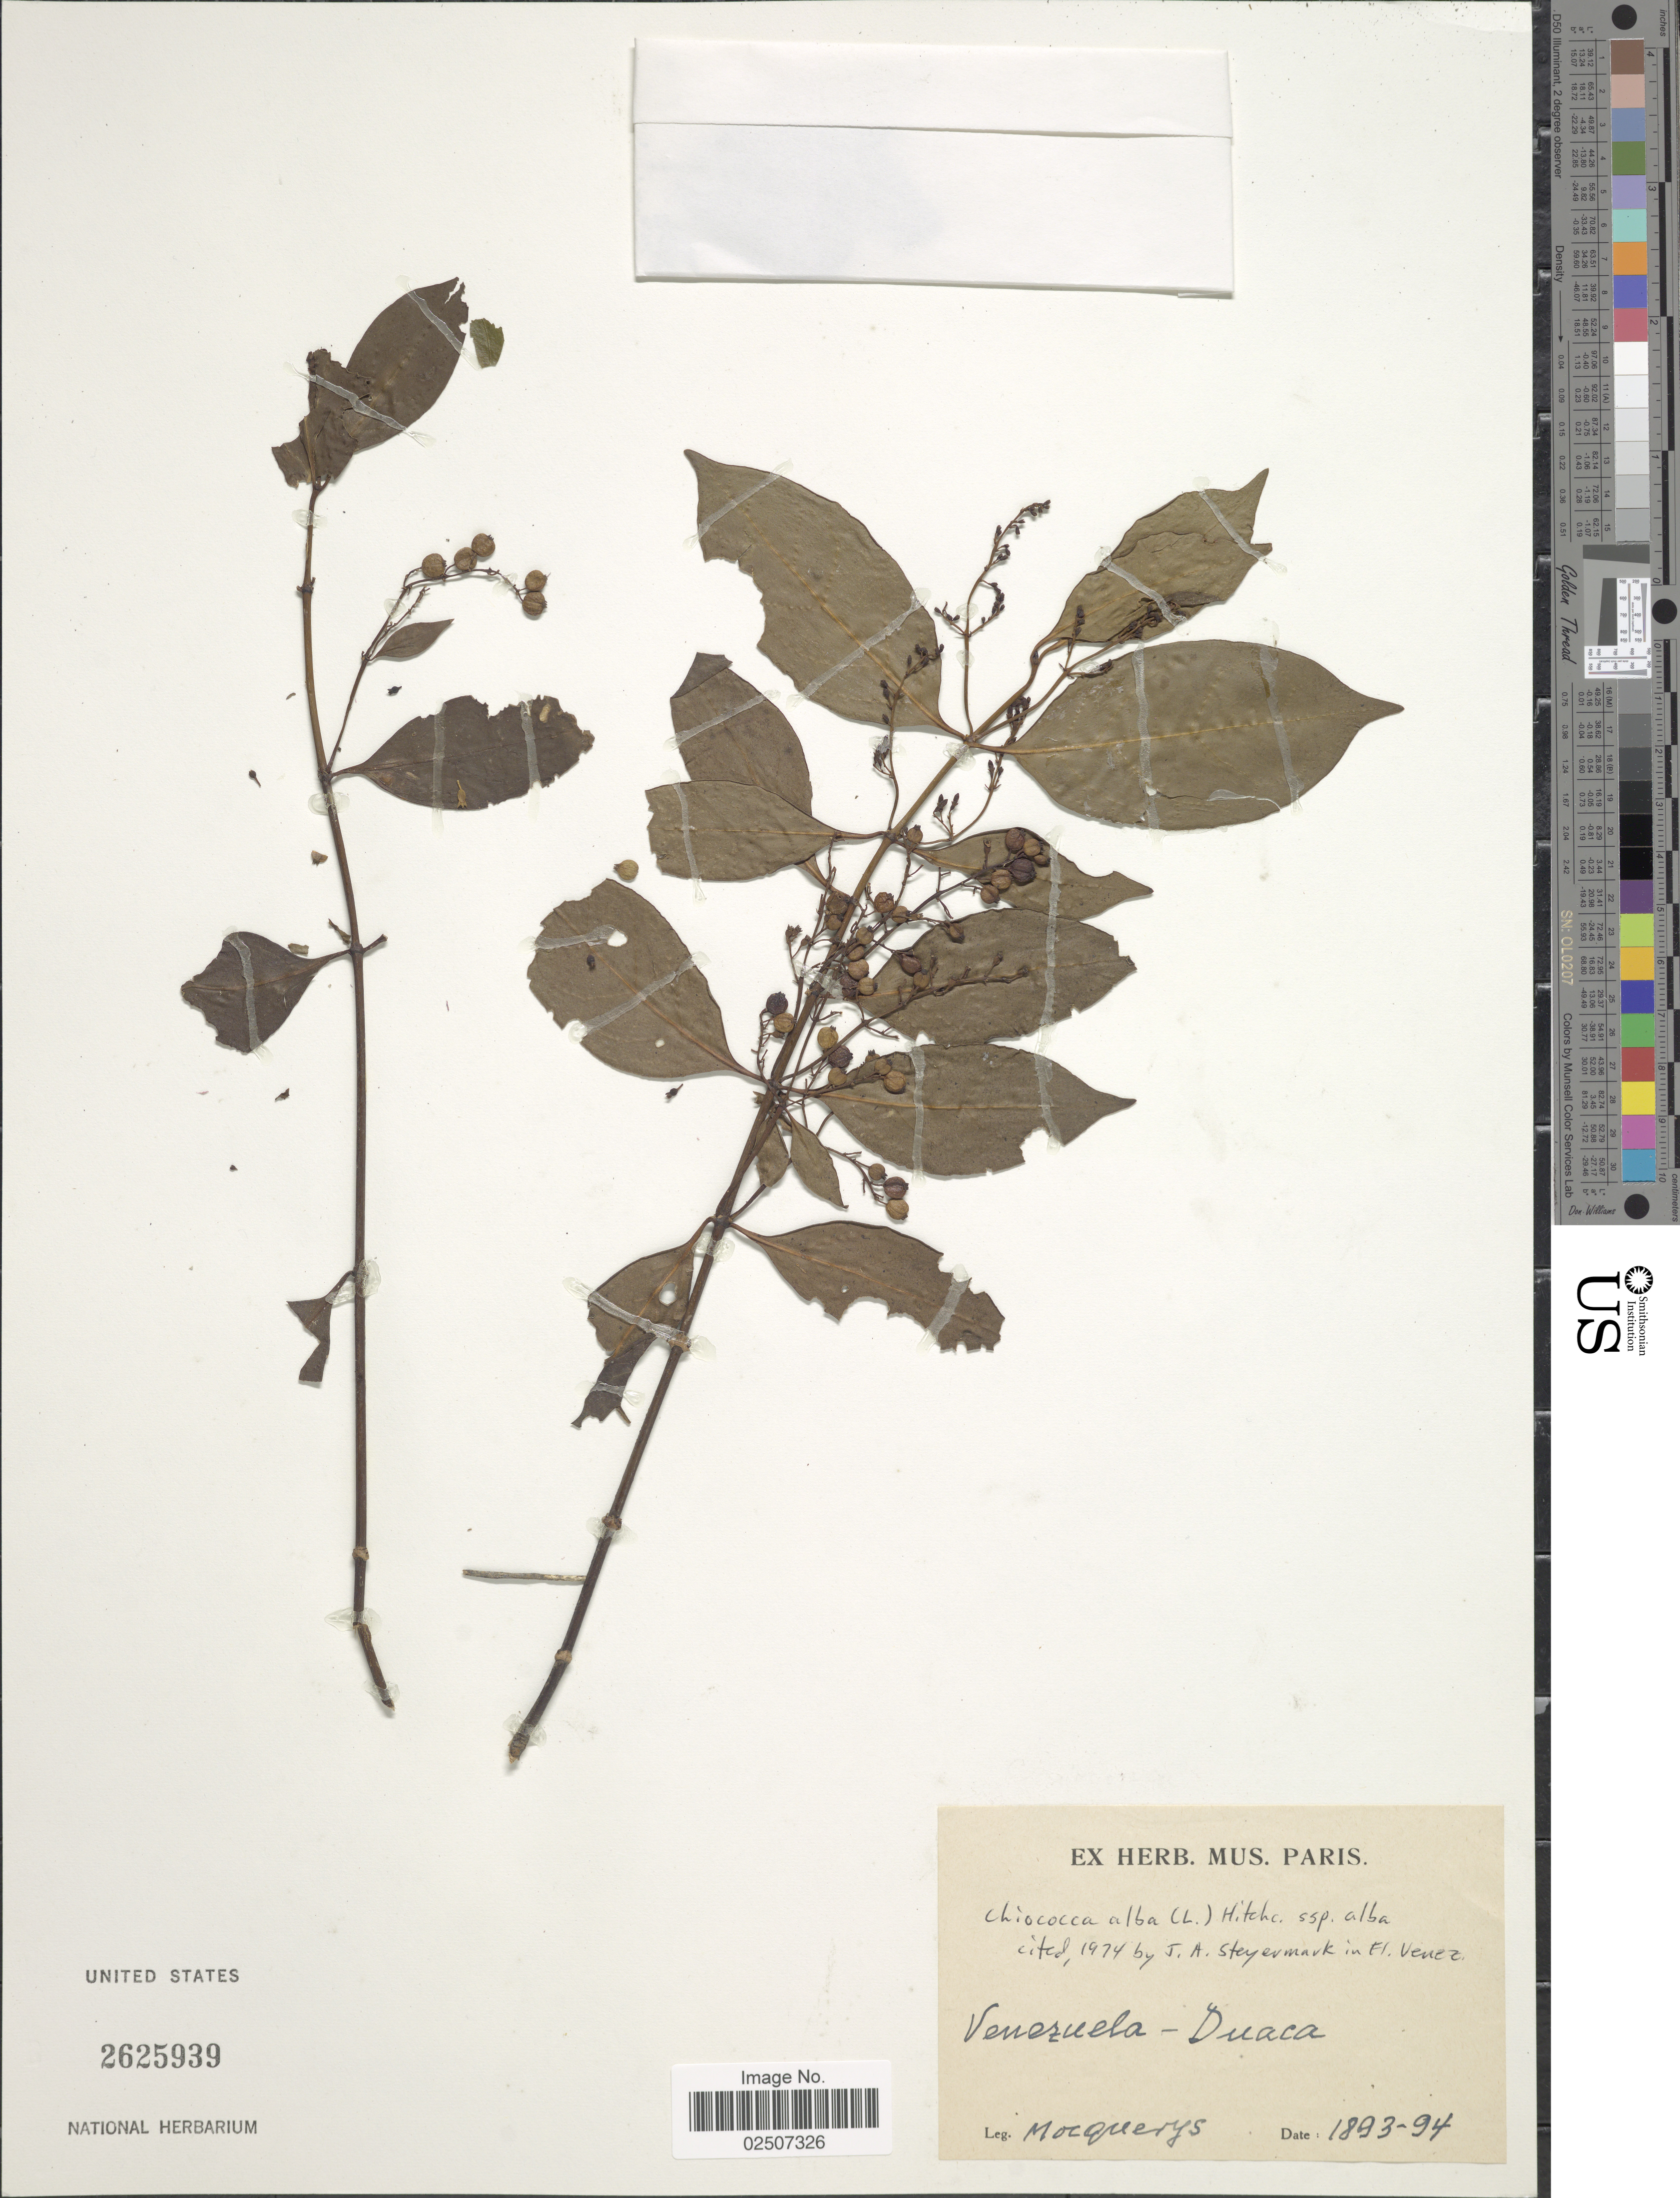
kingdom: Plantae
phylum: Tracheophyta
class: Magnoliopsida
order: Gentianales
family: Rubiaceae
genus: Chiococca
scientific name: Chiococca alba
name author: (L.) Hitchc.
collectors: A. Mocquerys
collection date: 1893/1894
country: Venezuela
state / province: Lara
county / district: Crespo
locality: Duaca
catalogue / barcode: US 2625939